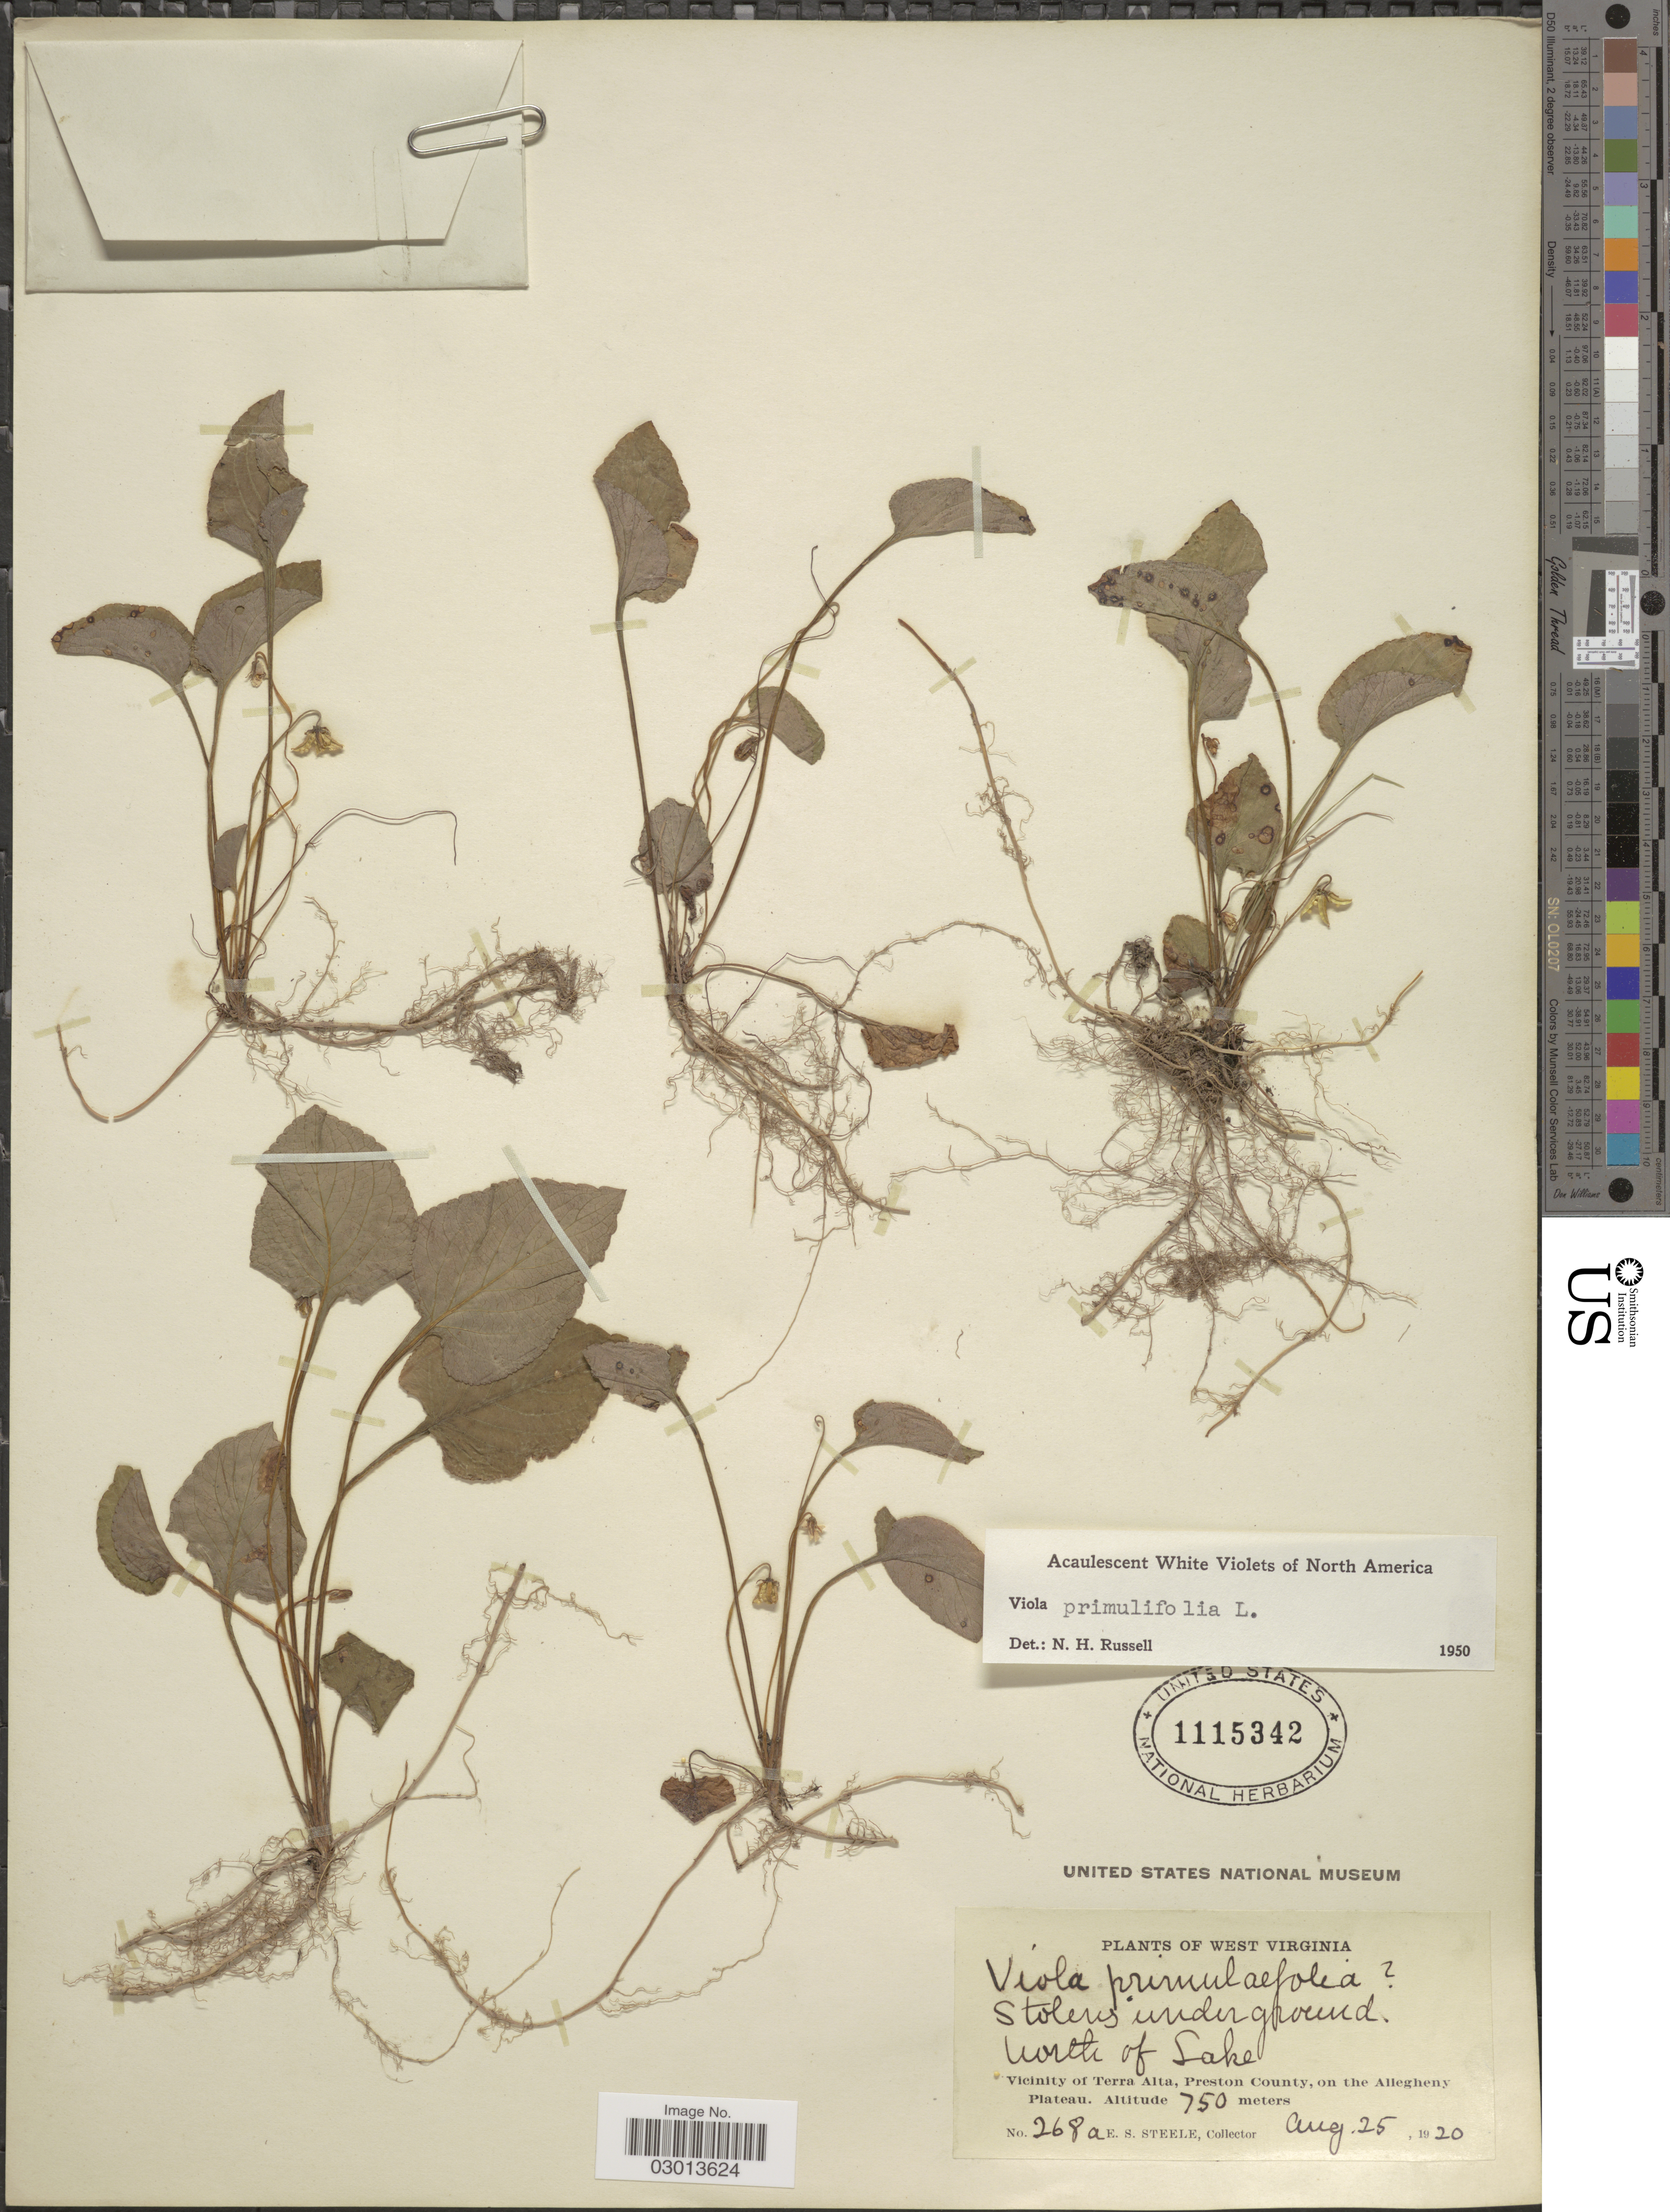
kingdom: Plantae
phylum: Tracheophyta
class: Magnoliopsida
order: Malpighiales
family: Violaceae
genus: Viola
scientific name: Viola primulifolia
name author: L.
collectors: E. Steele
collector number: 268a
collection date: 1920-08-25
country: United States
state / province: West Virginia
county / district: Preston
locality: North of Lake. Vicinity of Terra Alta, Preston County, on the Allegheny Plateau.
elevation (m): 750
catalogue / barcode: US 1115342